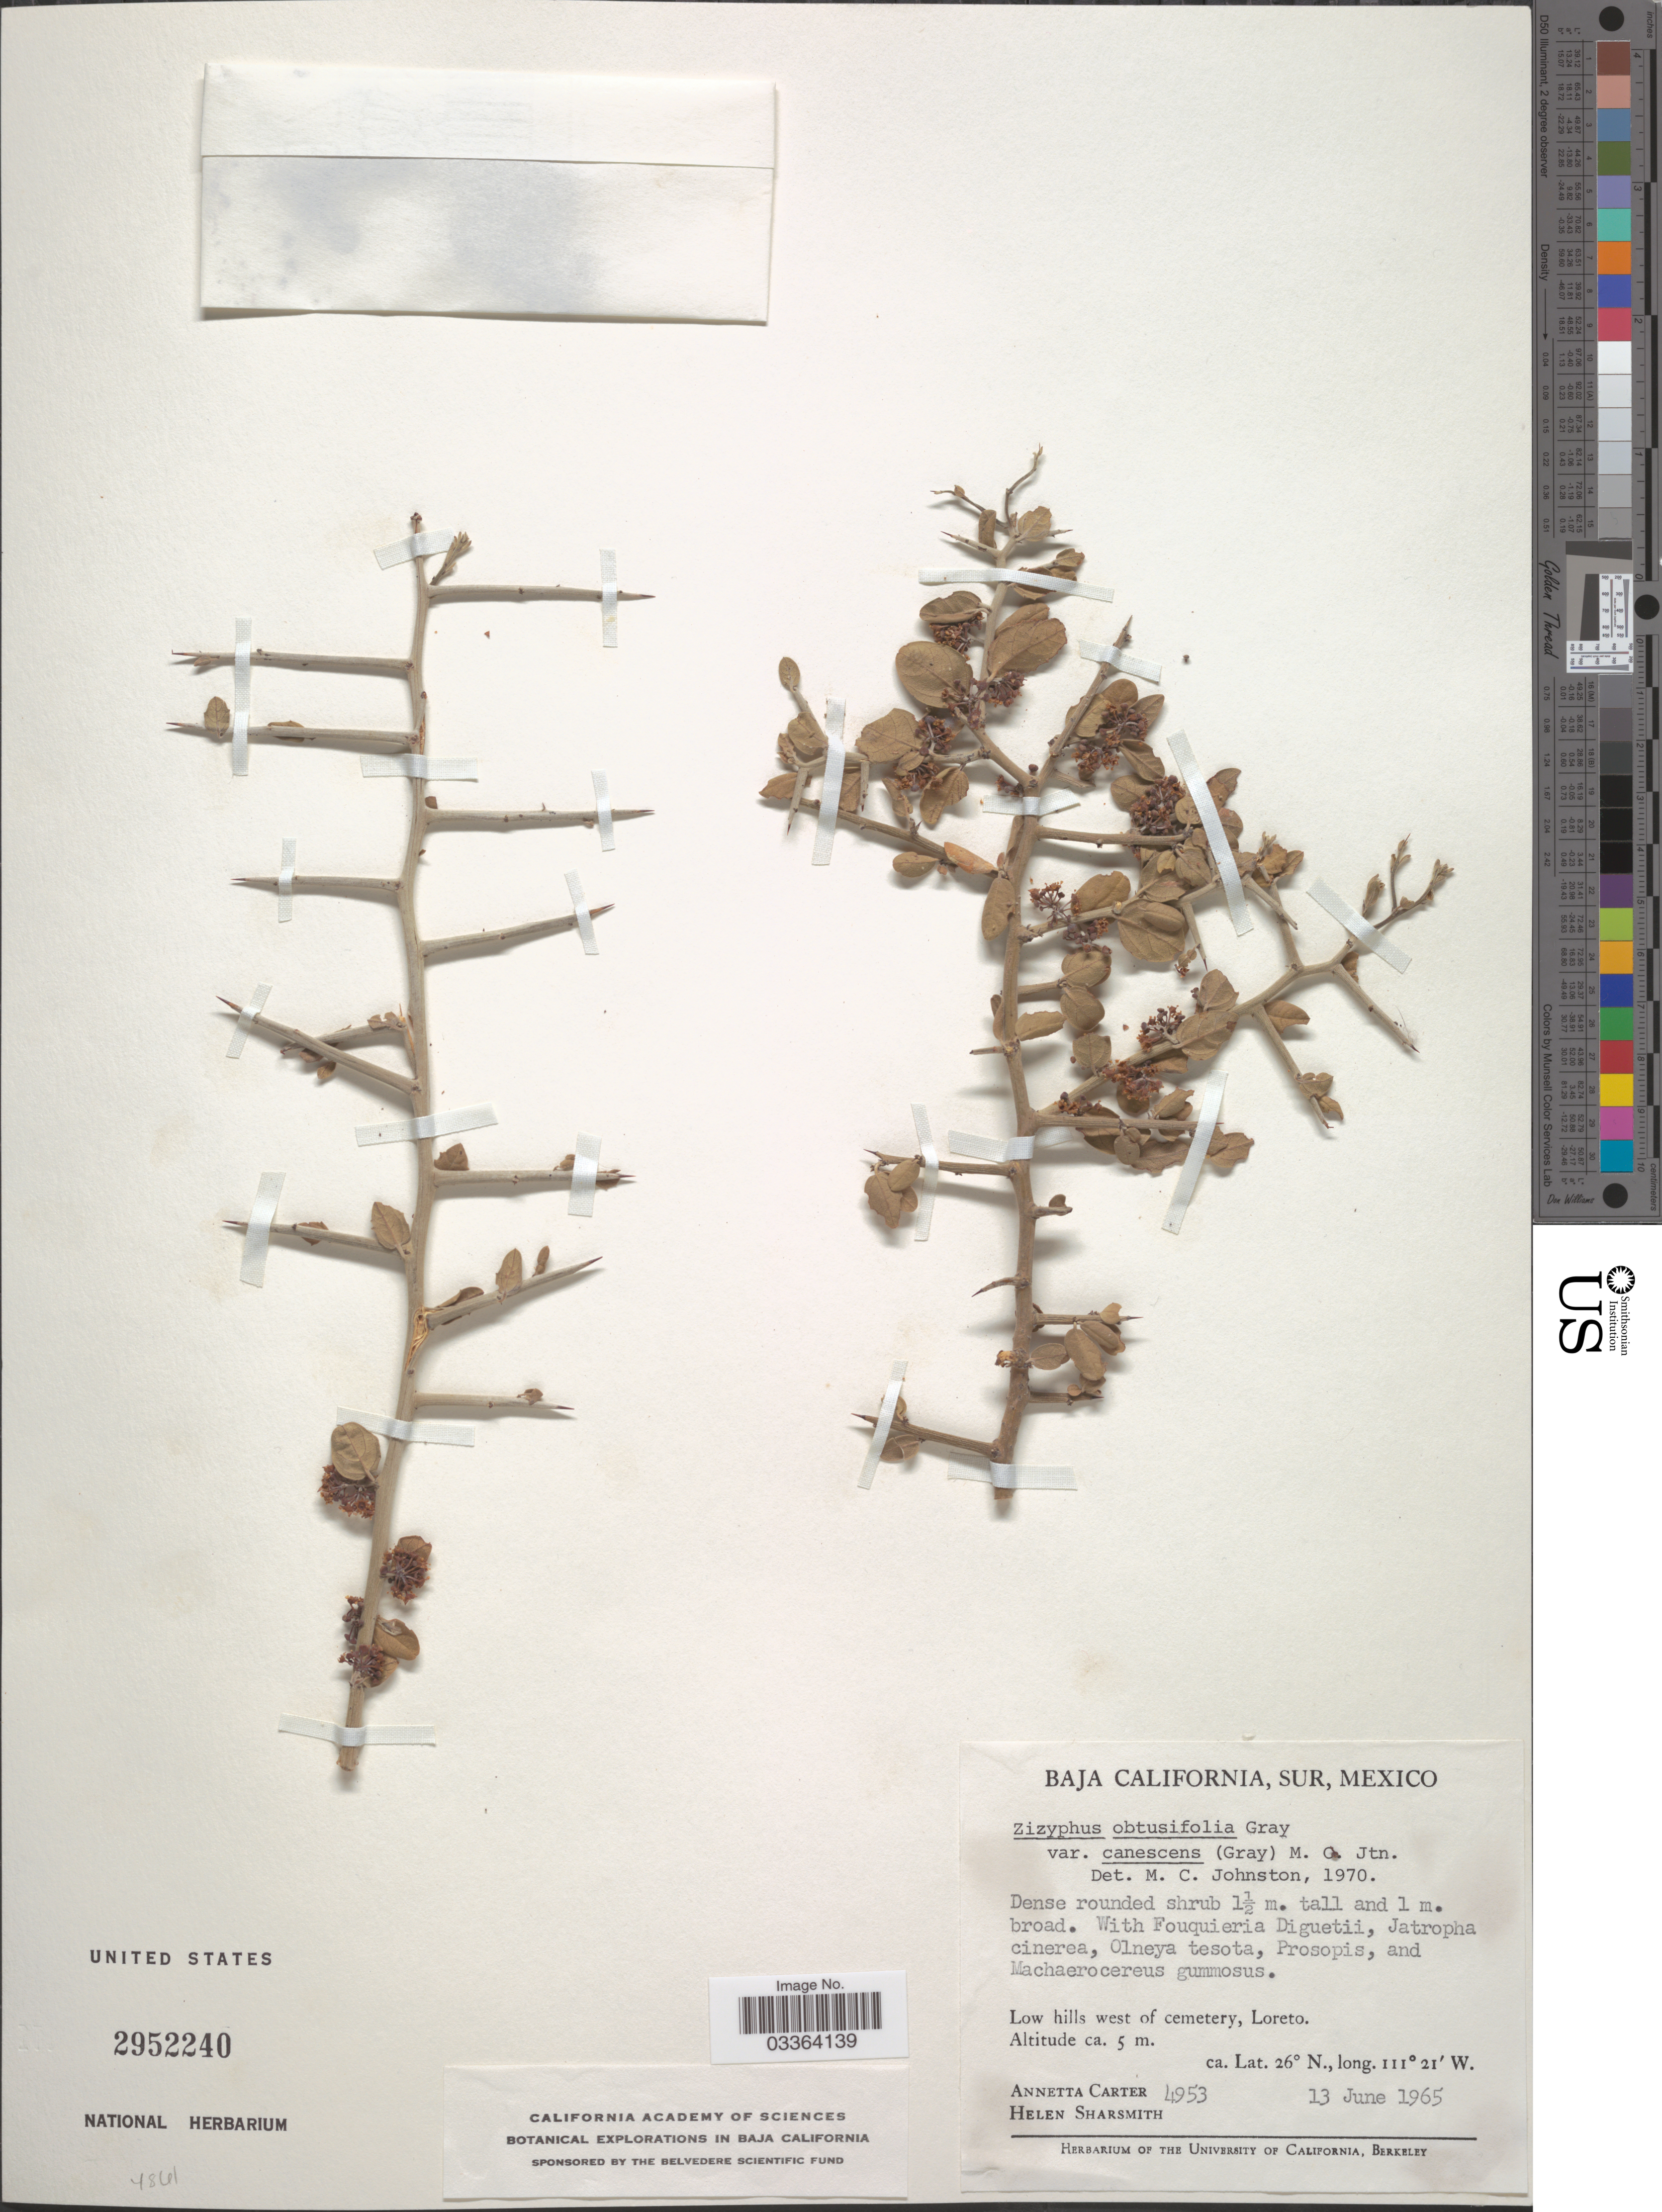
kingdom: Plantae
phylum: Tracheophyta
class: Magnoliopsida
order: Rosales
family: Rhamnaceae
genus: Sarcomphalus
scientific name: Sarcomphalus obtusifolius var. canescens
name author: (A. Gray) Hauenschild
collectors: A. Carter & H. Sharsmith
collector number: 4953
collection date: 1965-06-13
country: Mexico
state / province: Baja California Sur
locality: Low hills west of cemetery, Loreto.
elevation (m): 5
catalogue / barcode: US 2952240